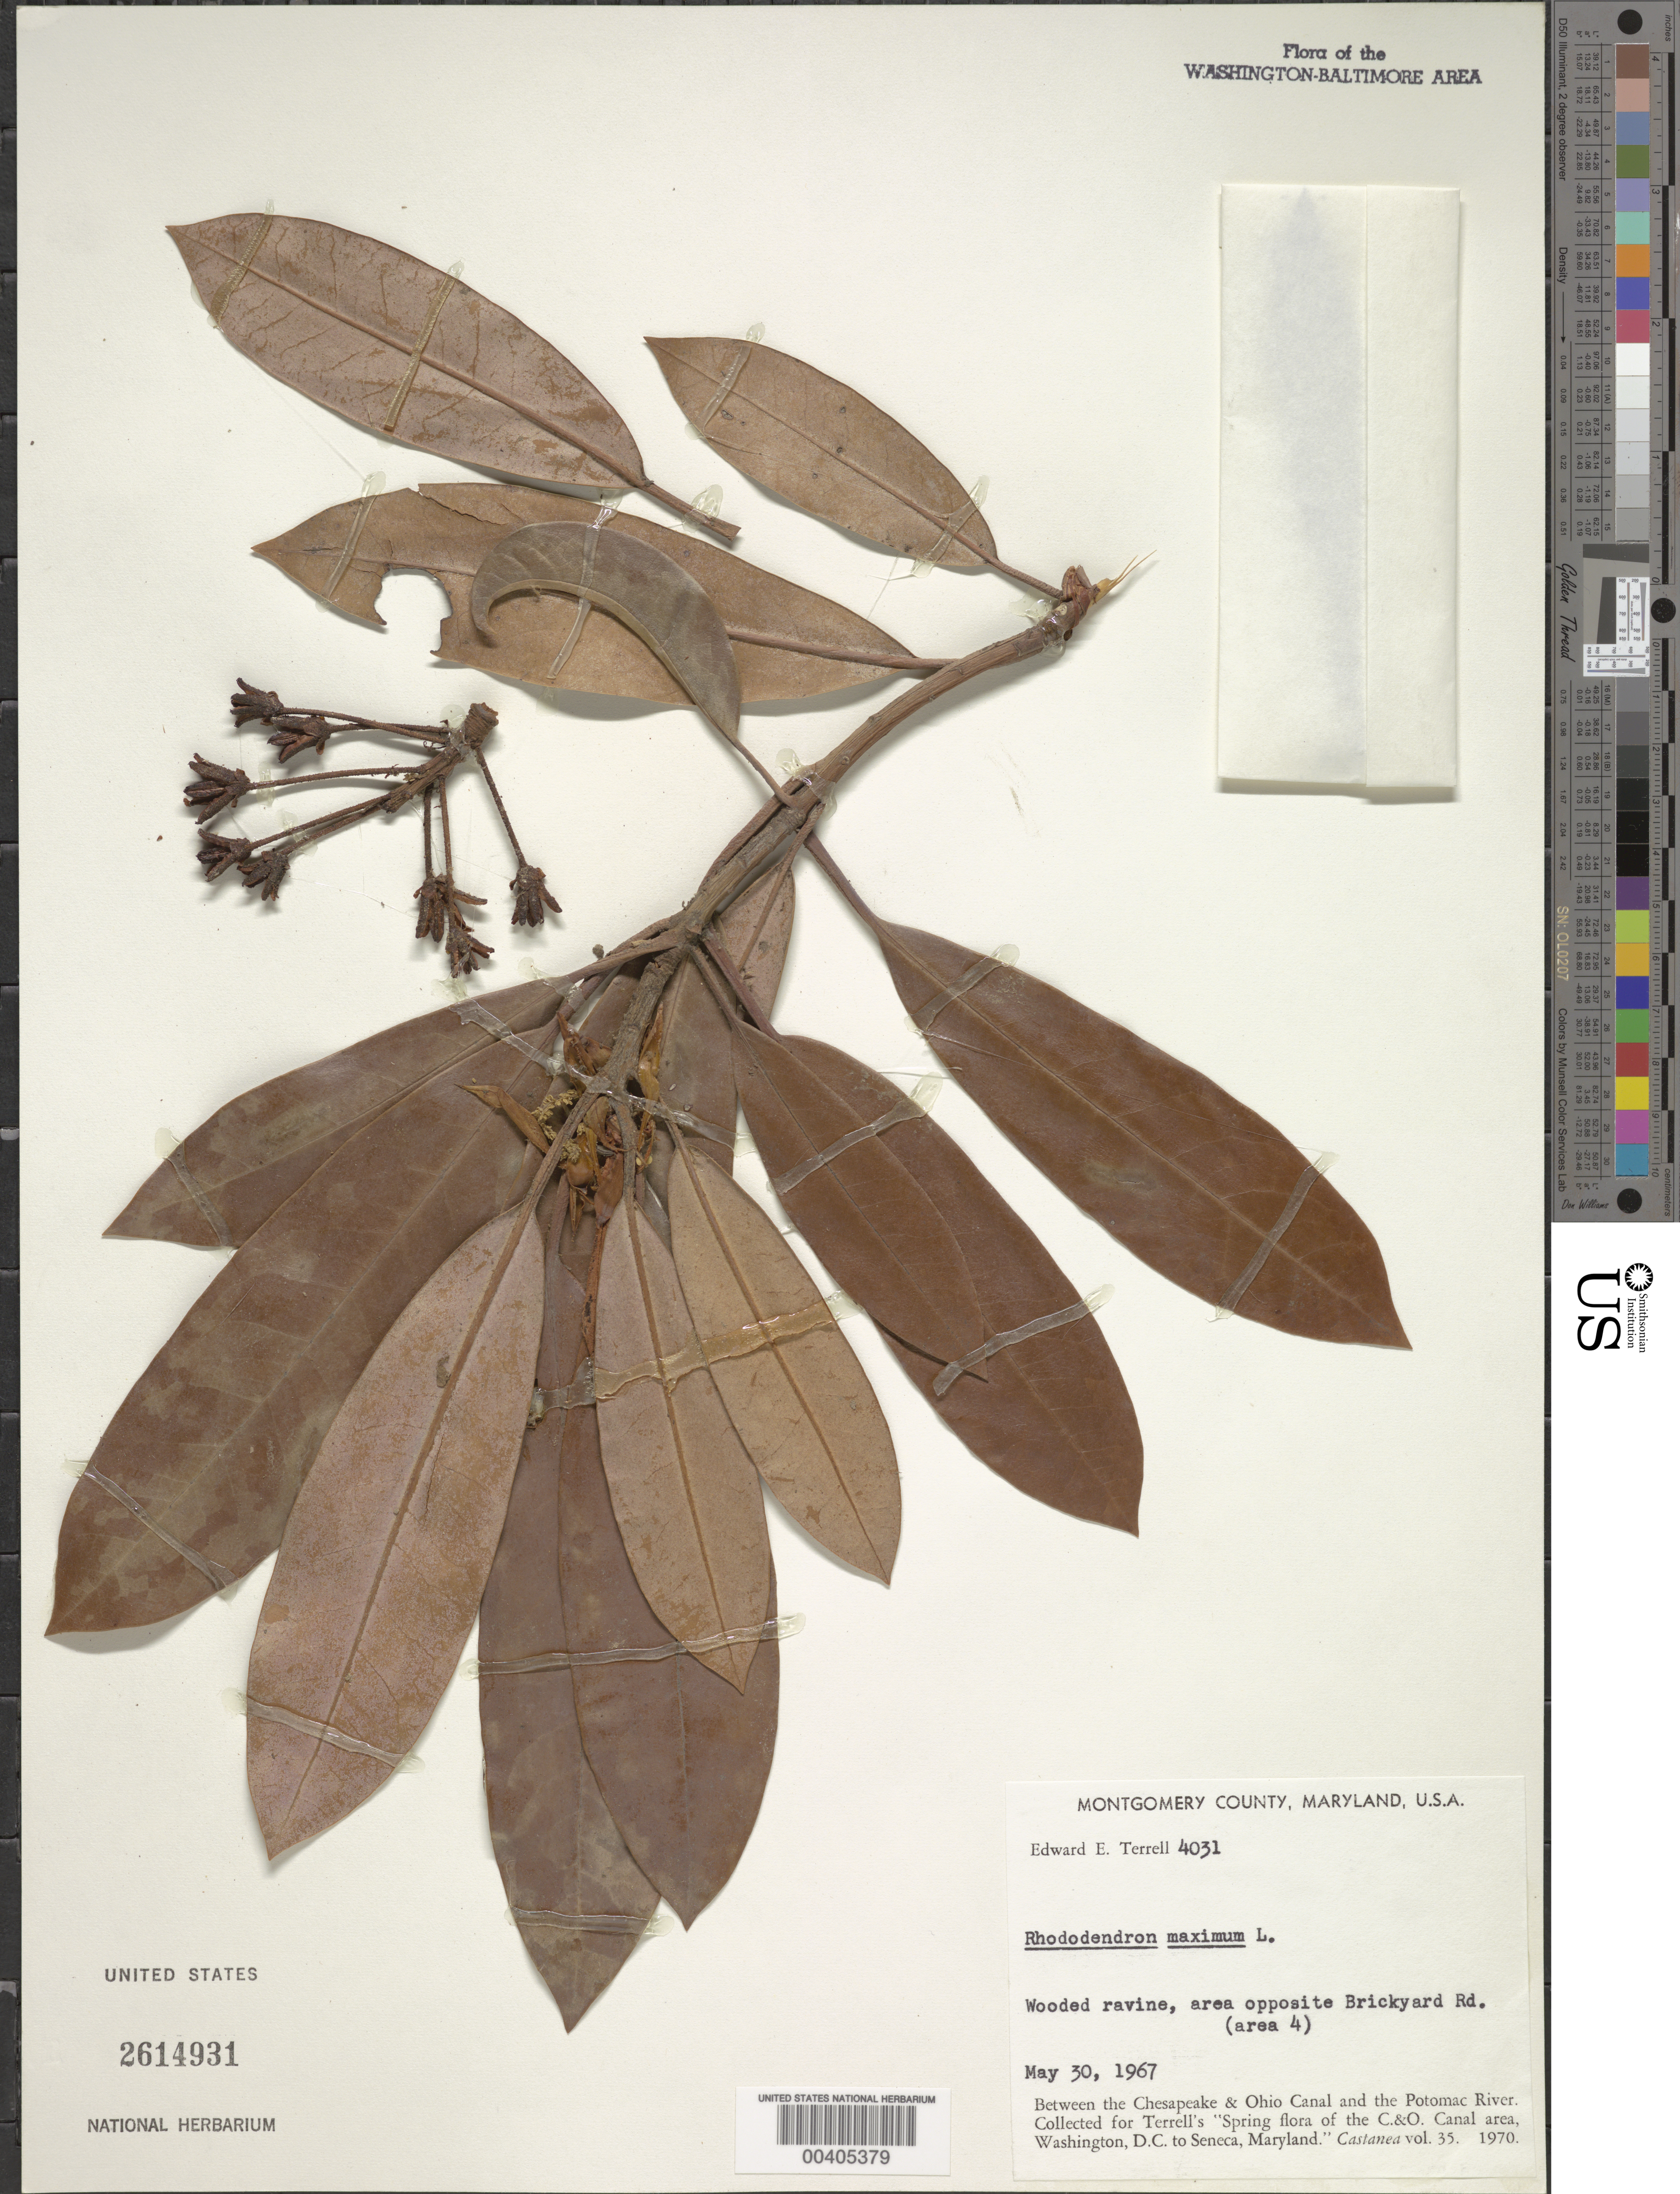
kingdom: Plantae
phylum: Tracheophyta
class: Magnoliopsida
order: Ericales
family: Ericaceae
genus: Rhododendron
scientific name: Rhododendron maximum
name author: L.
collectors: E. E. Terrell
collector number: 4031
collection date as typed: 30 May 1967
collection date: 1967-05-30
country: United States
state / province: Maryland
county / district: Montgomery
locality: opposite Brickyard Road C. & O. Canal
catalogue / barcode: US 2614931